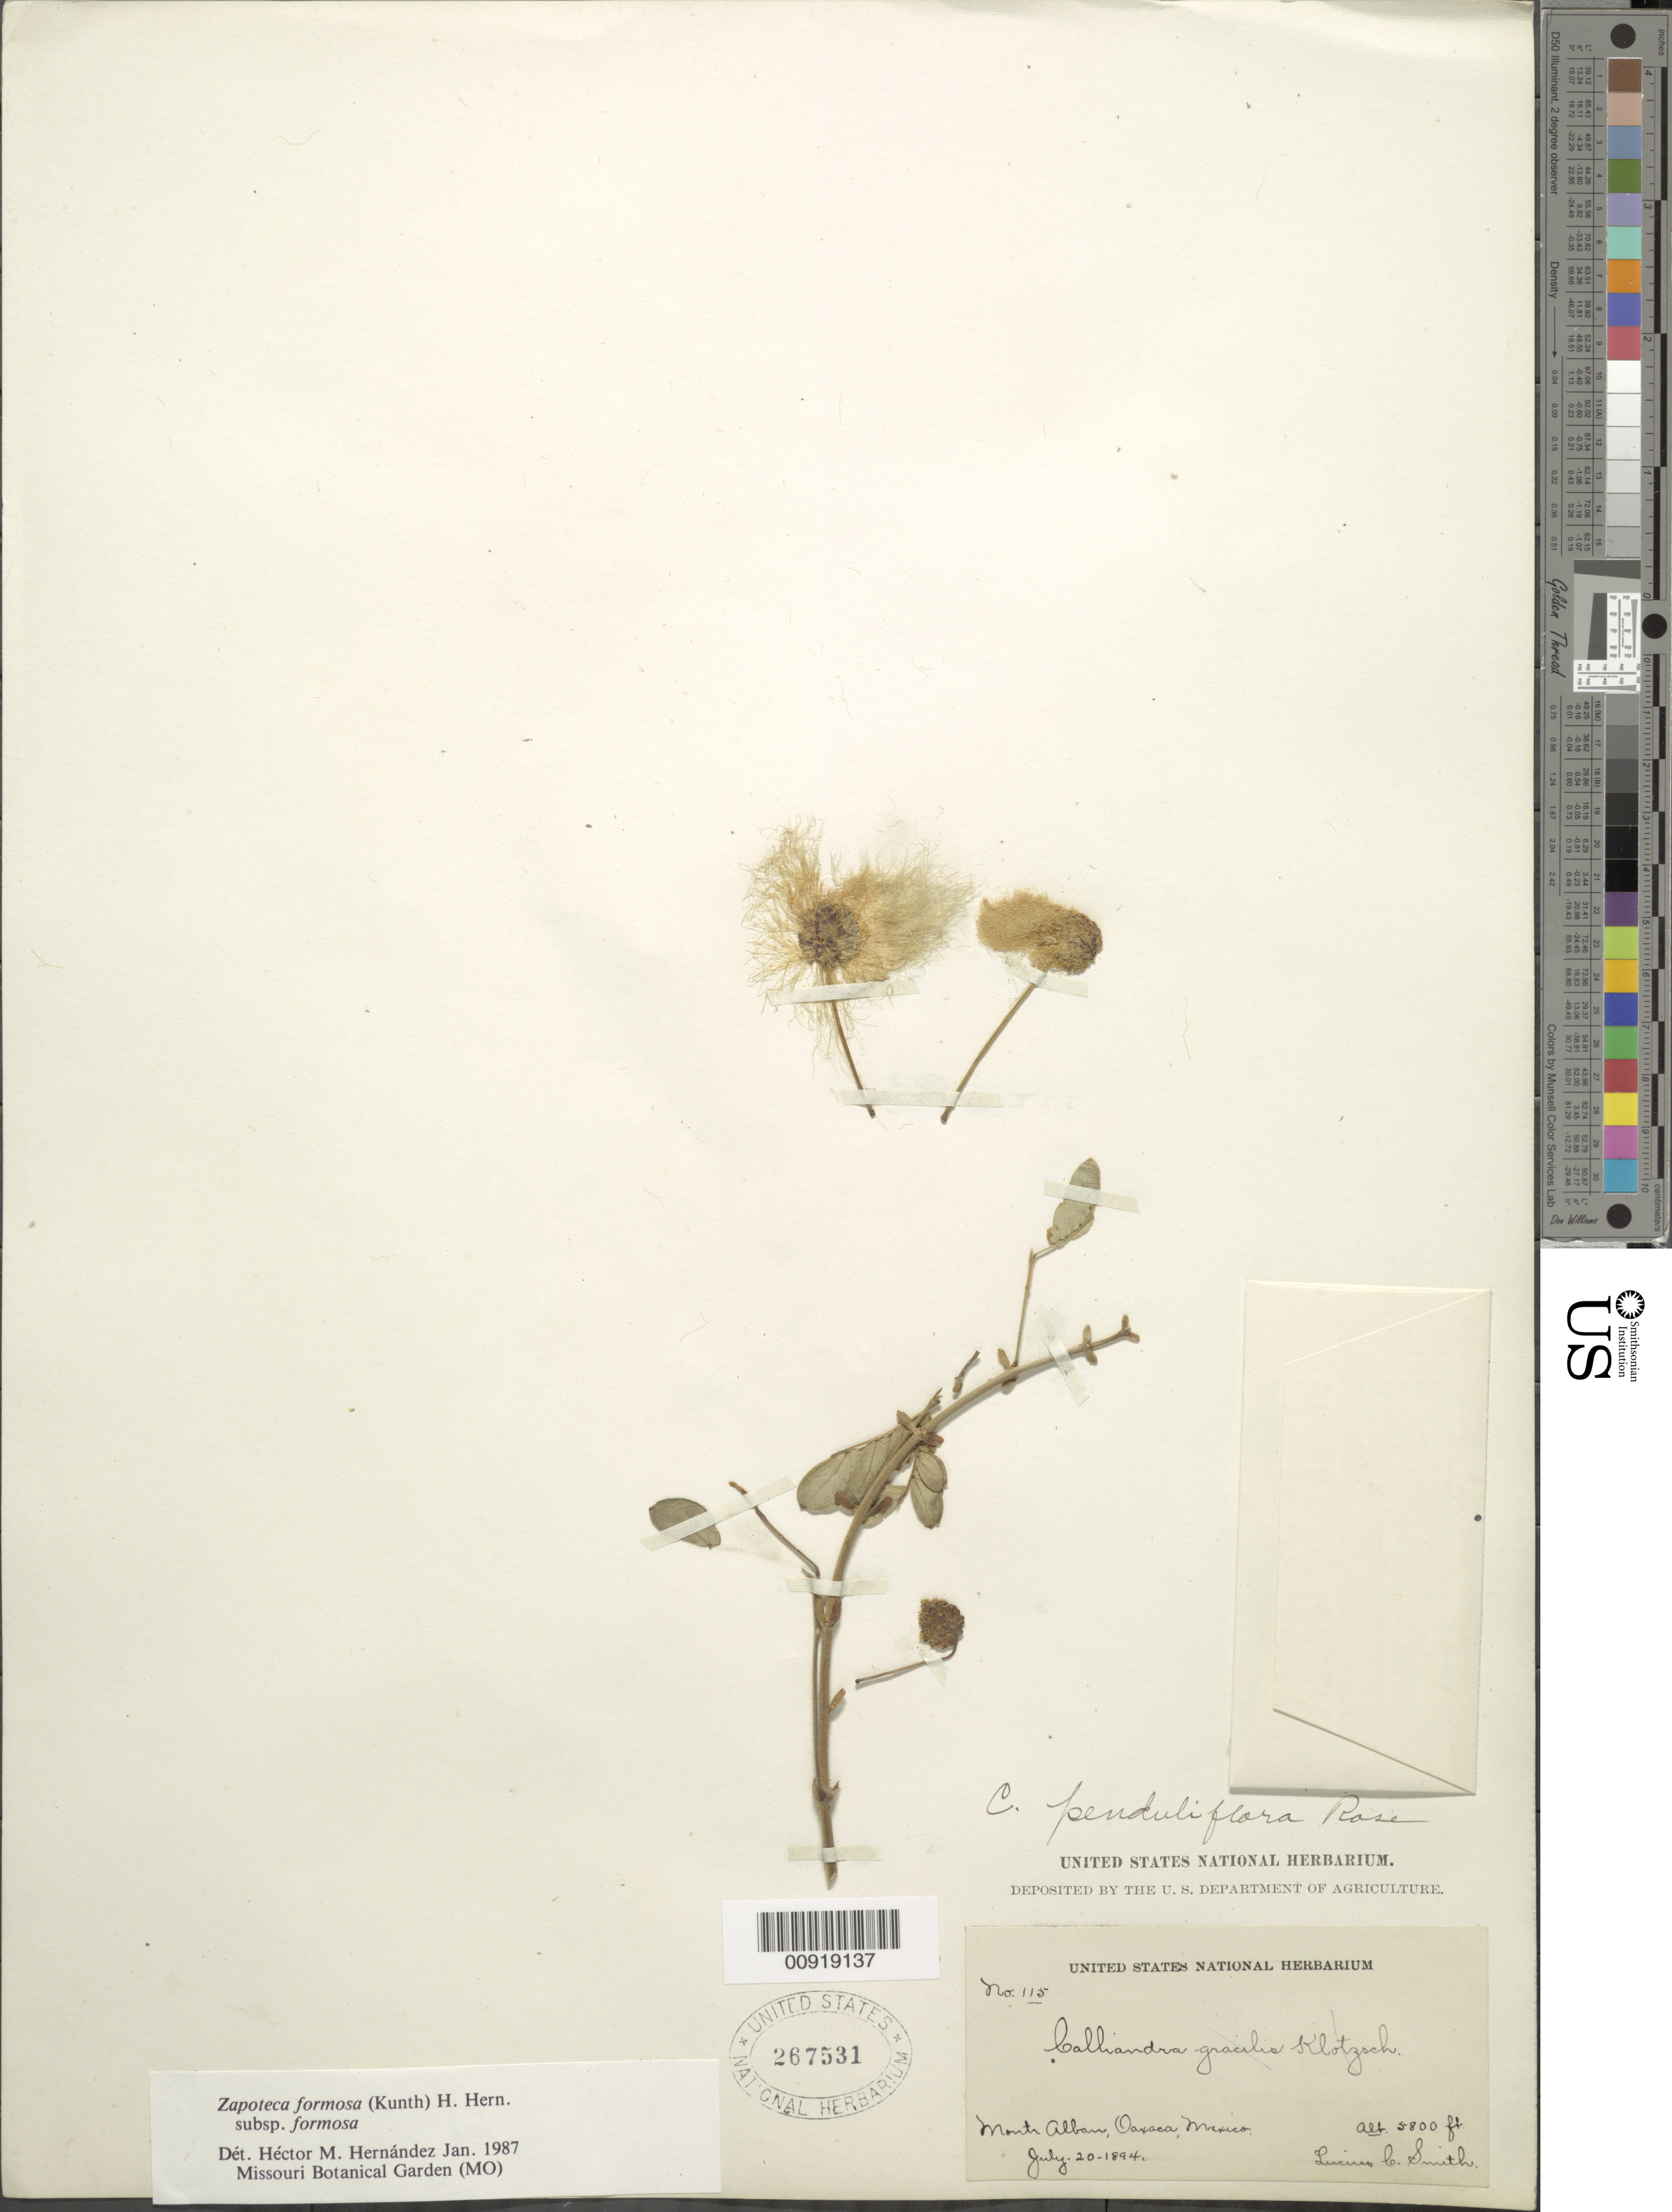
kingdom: Plantae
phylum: Tracheophyta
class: Magnoliopsida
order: Fabales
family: Fabaceae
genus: Zapoteca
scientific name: Zapoteca formosa subsp. formosa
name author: (Kunth) H.M. Hern.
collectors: L. C. Smith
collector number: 115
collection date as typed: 20 Jul 1894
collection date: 1894-07-20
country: Mexico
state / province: Oaxaca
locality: Monte Alban, Oaxaca.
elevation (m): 1768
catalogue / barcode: US 267531